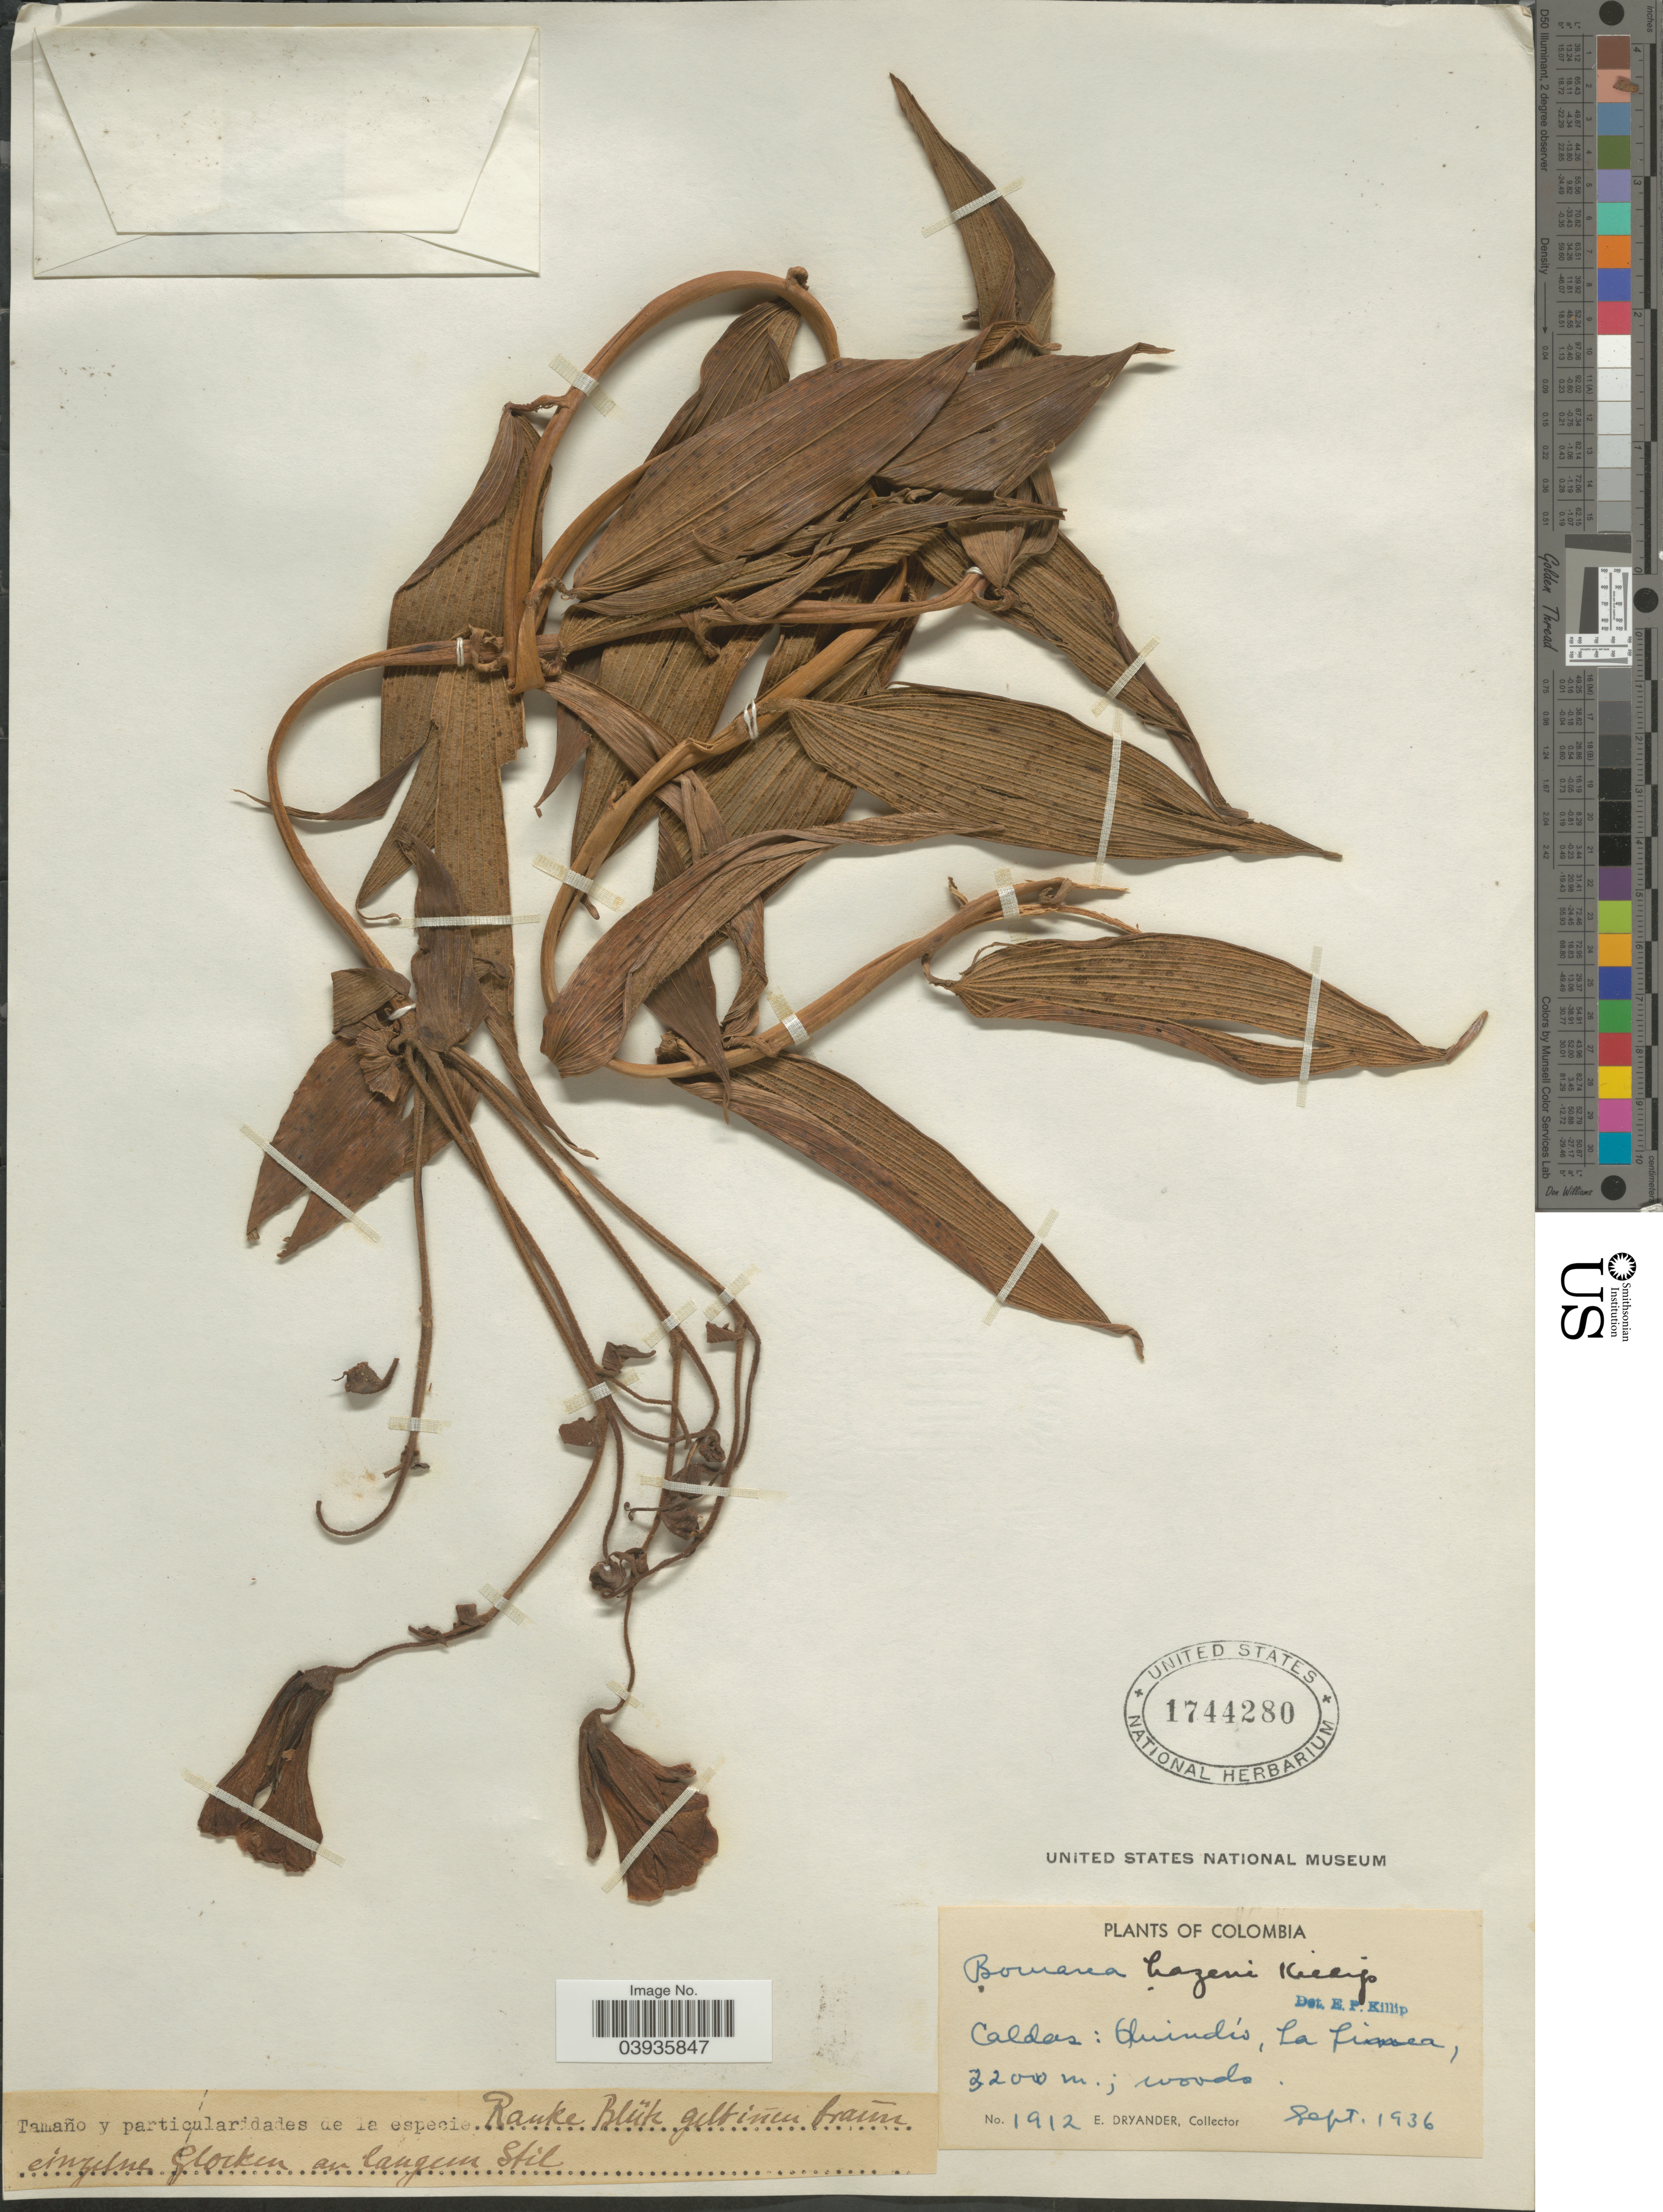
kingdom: Plantae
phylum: Tracheophyta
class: Liliopsida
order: Liliales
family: Alstroemeriaceae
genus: Bomarea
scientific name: Bomarea hazenii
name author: Killip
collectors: E. Dryander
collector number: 1912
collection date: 1936-09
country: Colombia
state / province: Caldas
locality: Quindío, La Linea.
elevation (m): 3200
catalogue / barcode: US 1744280